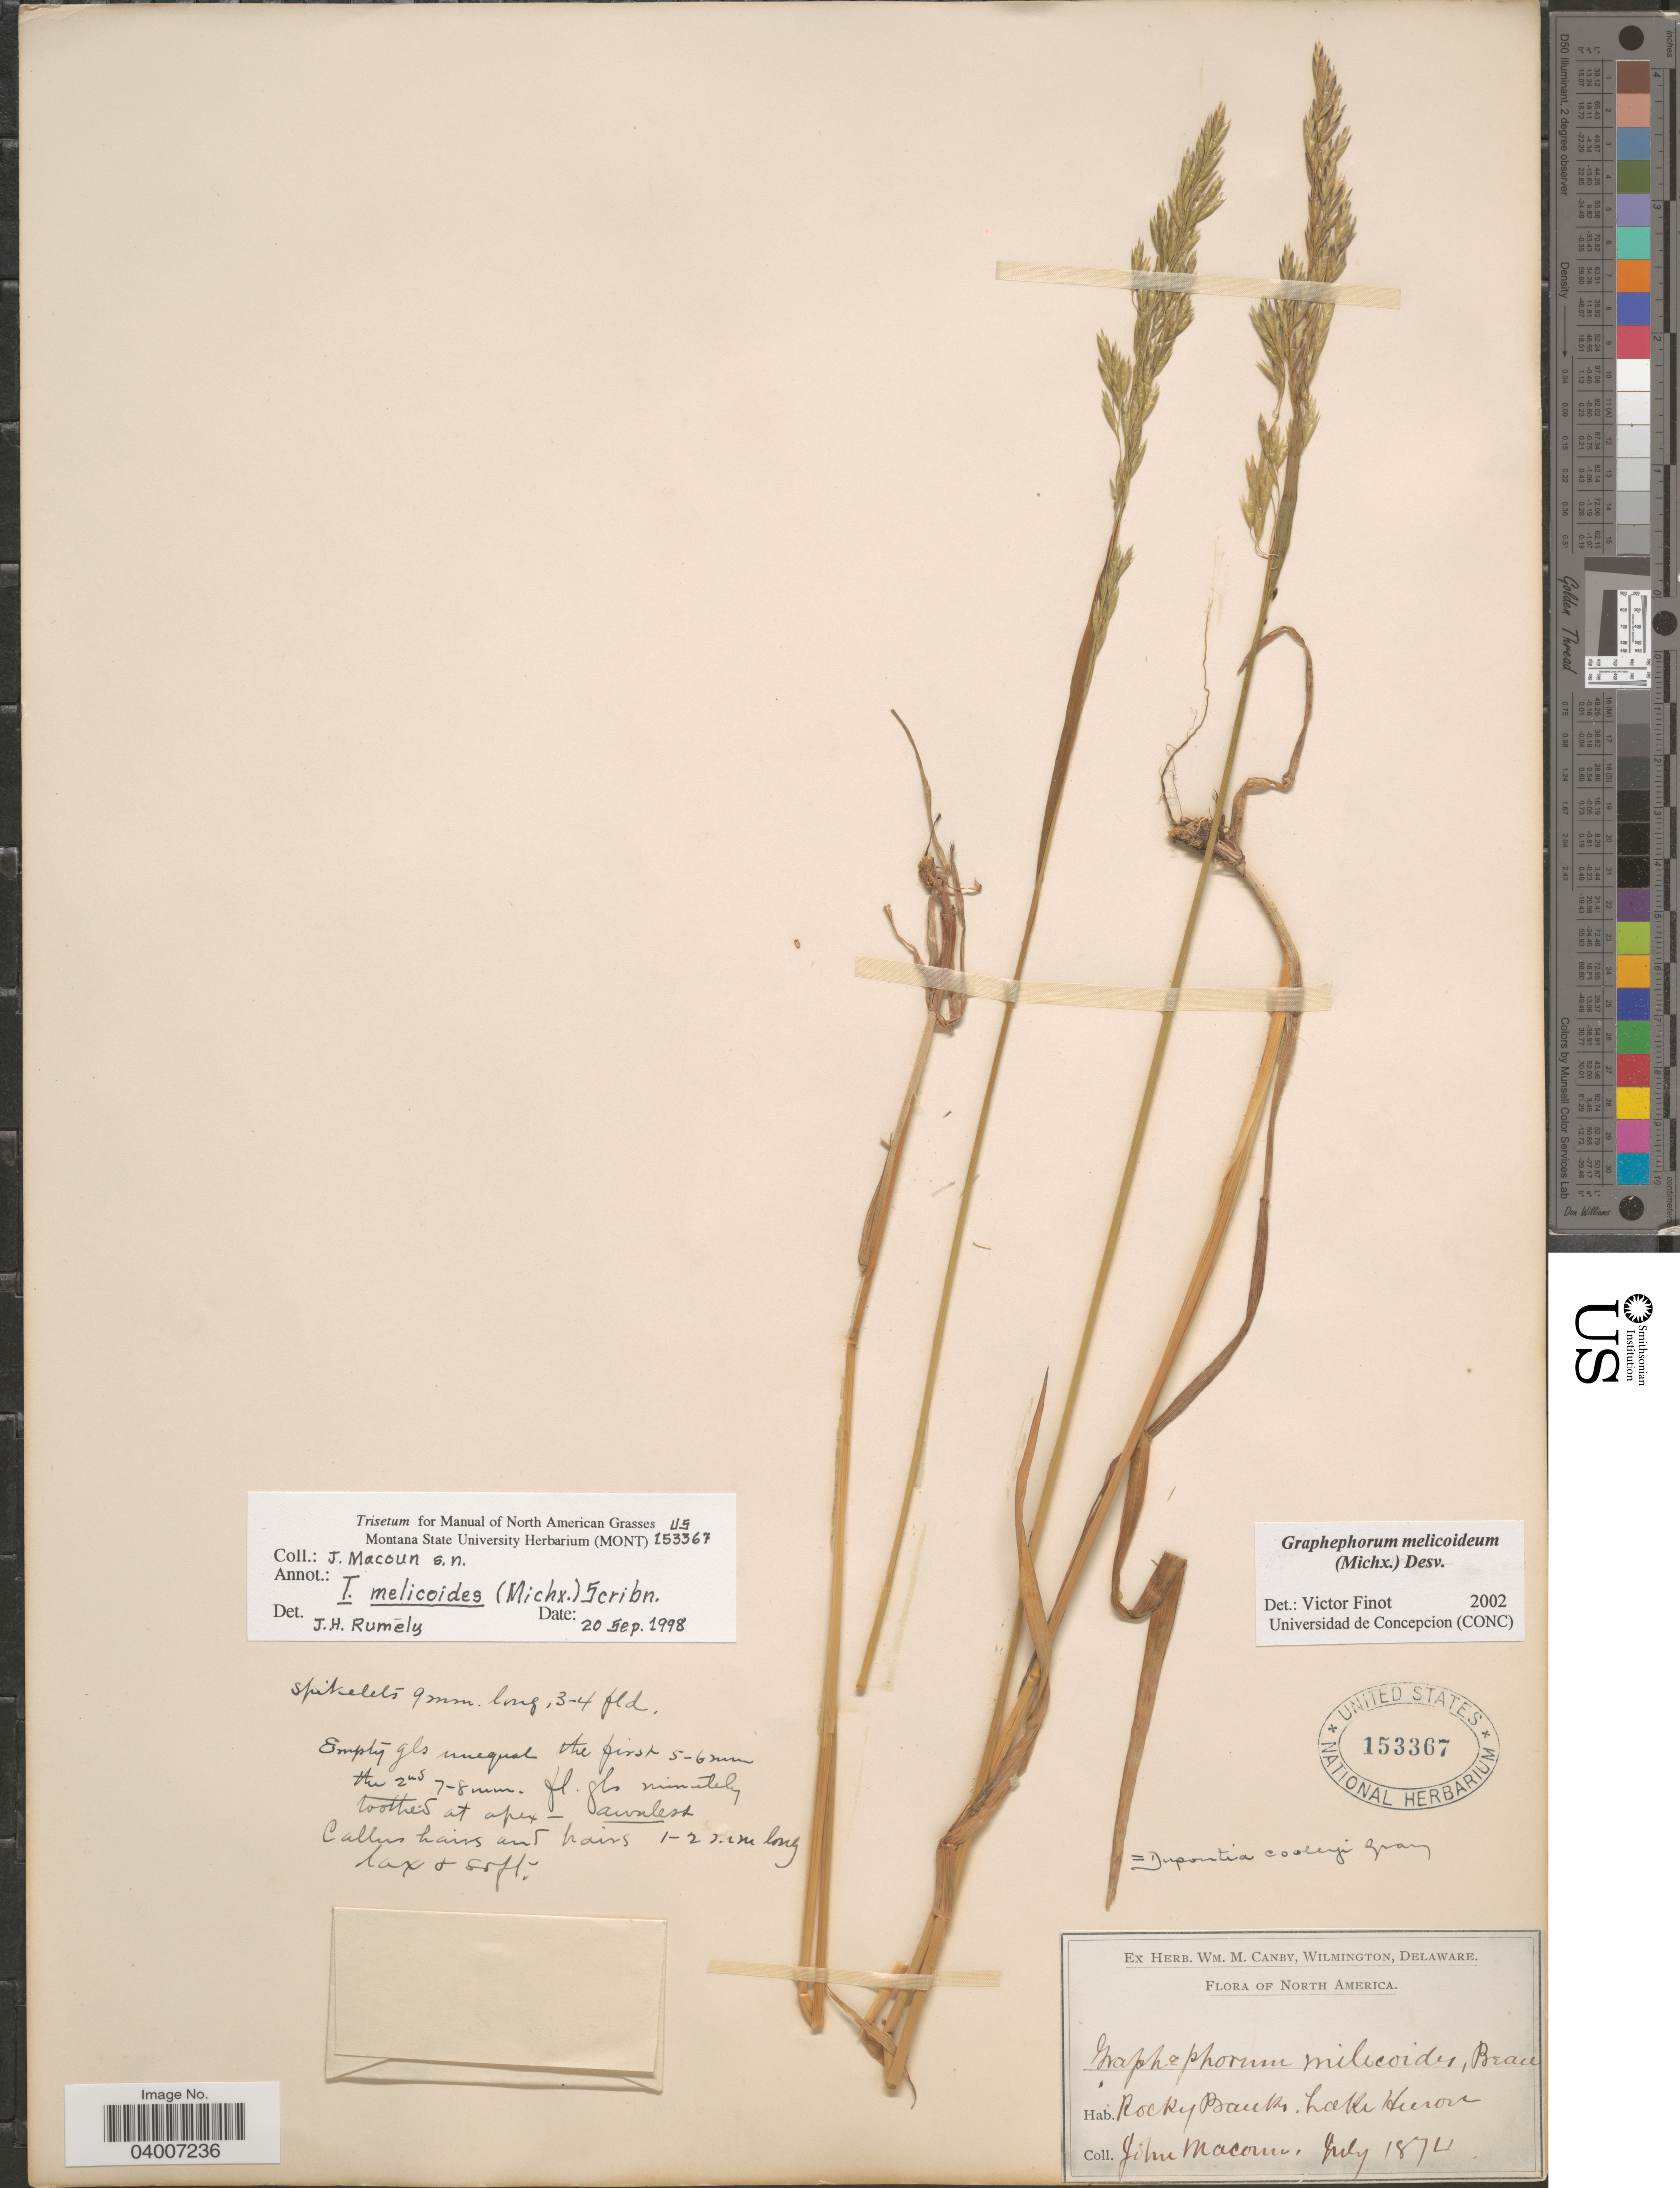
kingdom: Plantae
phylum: Tracheophyta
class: Liliopsida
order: Poales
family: Poaceae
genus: Graphephorum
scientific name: Graphephorum melicoides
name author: (F. Michx.) Desv.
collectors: J. Macoun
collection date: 1874-07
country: Canada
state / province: Ontario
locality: Rocky Banks, Lake Huron.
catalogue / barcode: US 153367